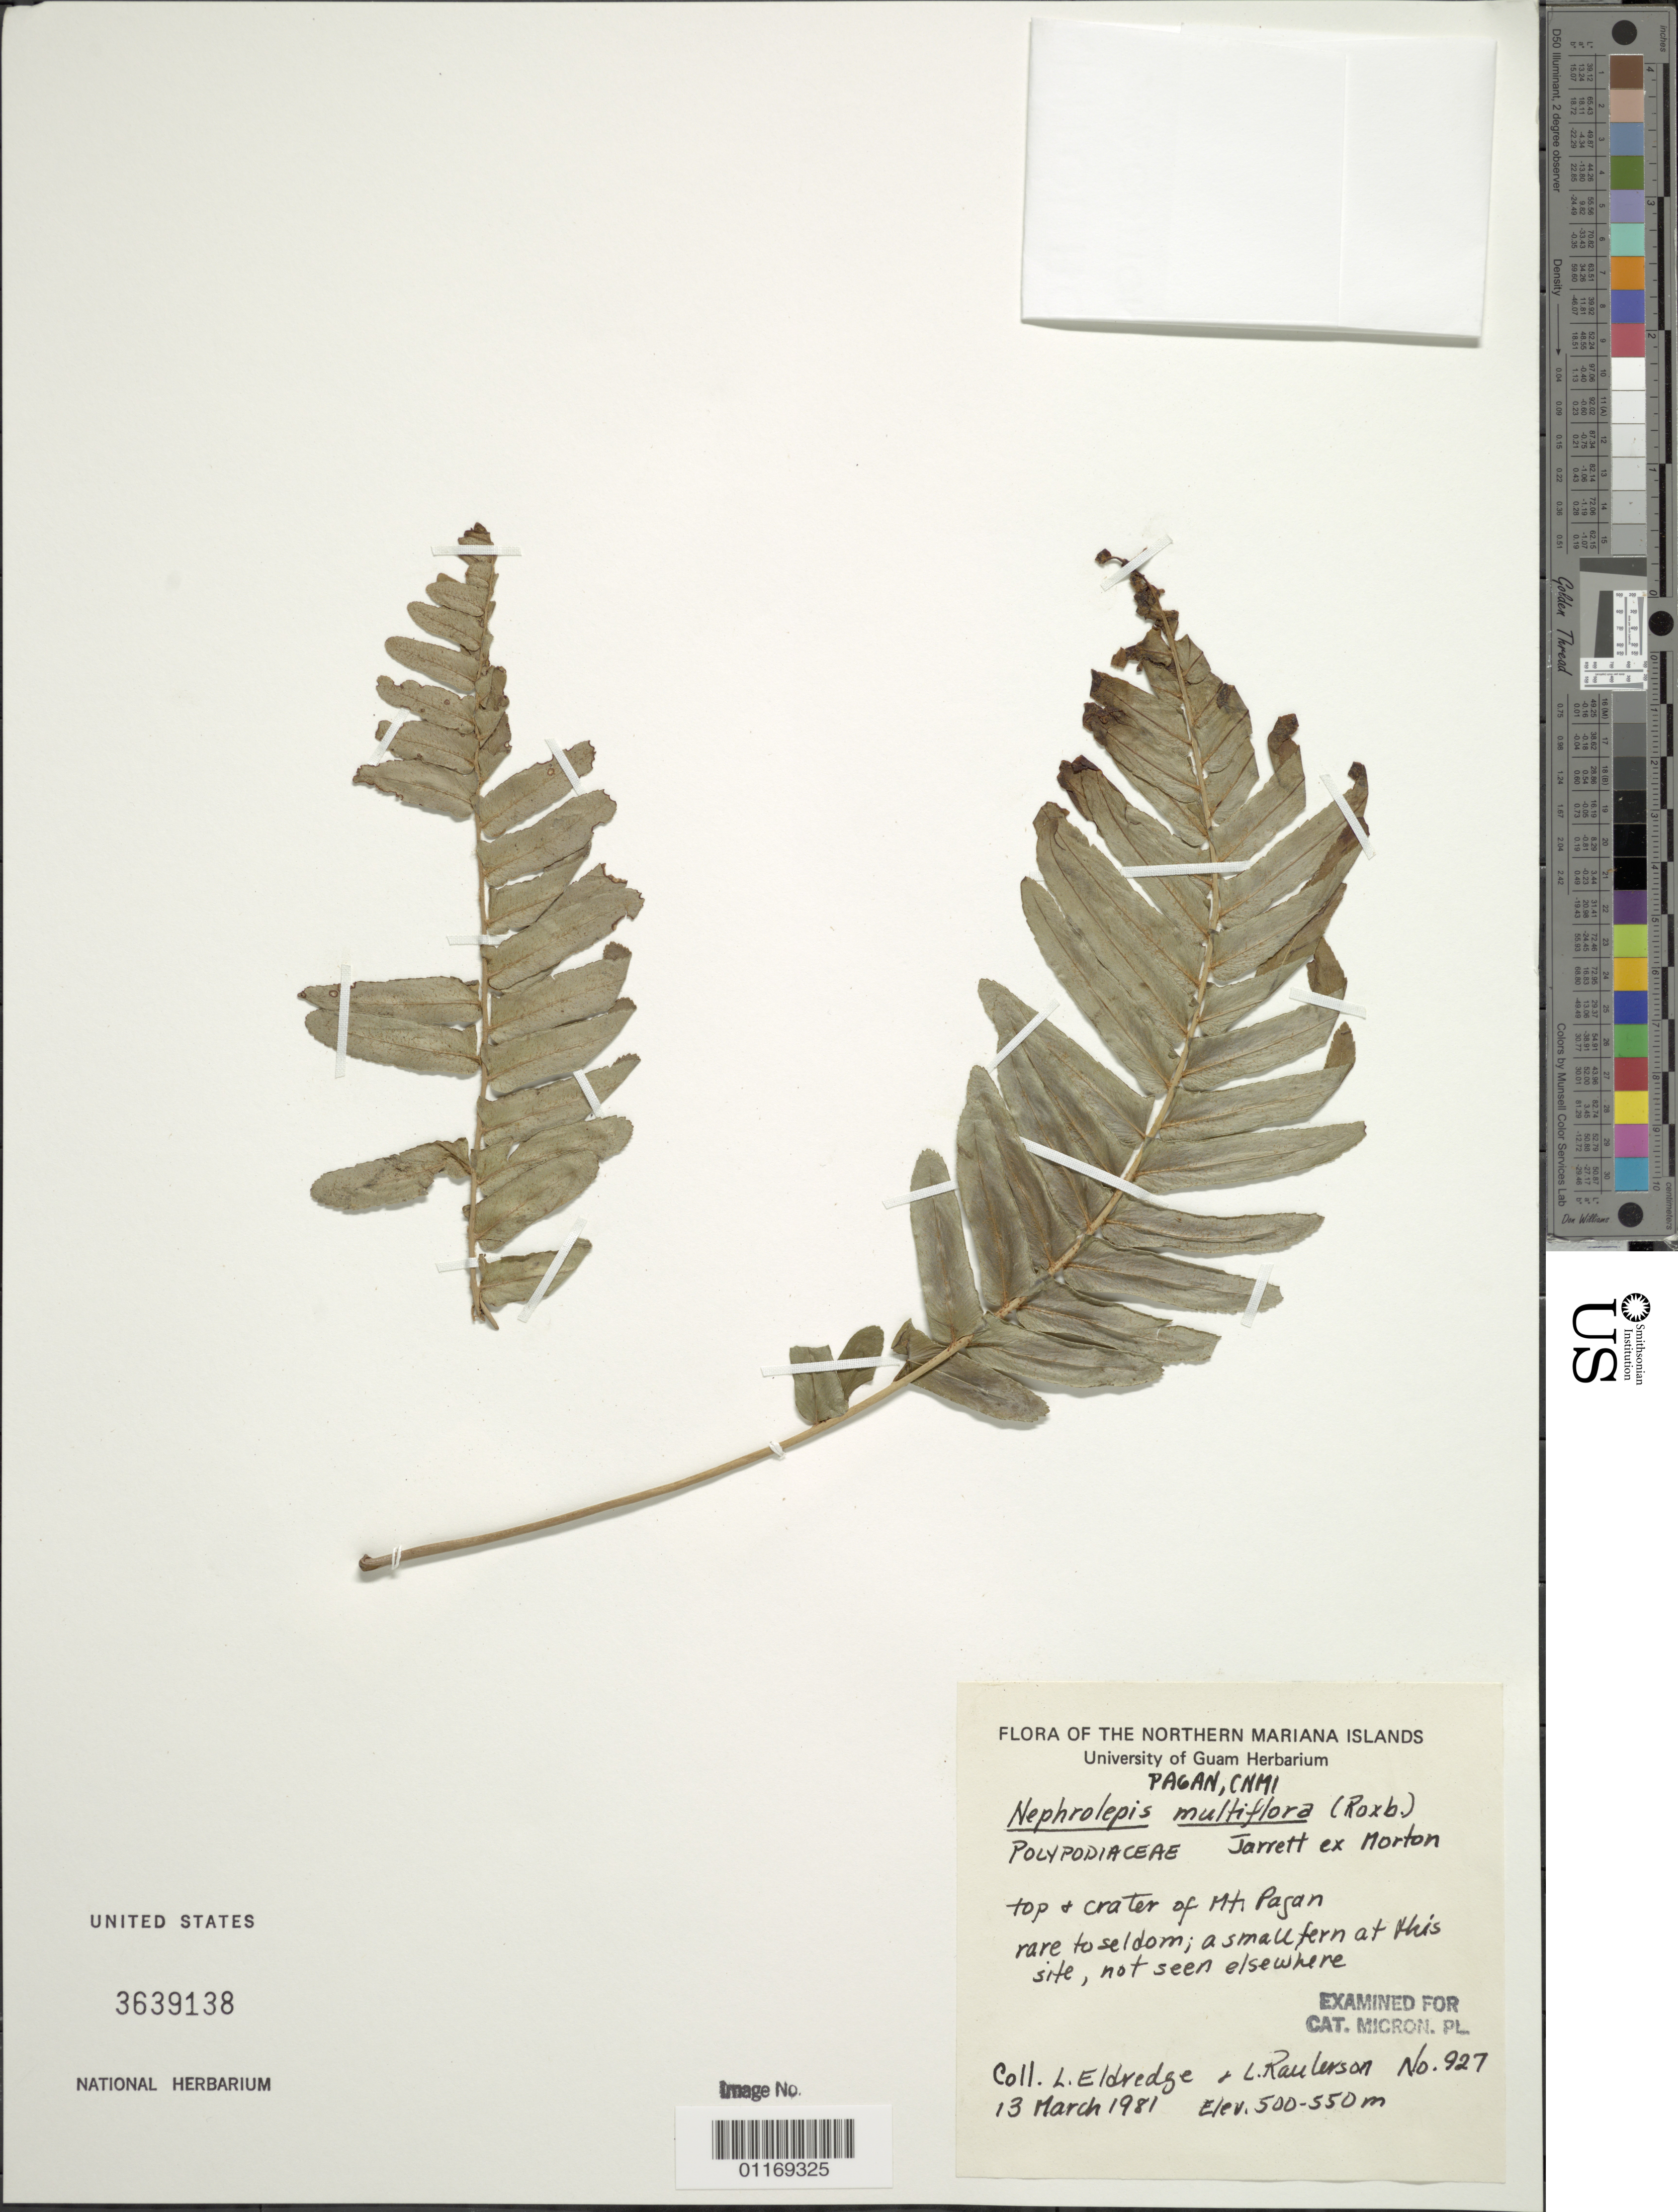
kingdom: Plantae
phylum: Tracheophyta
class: Polypodiopsida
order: Polypodiales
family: Nephrolepidaceae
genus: Nephrolepis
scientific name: Nephrolepis multiflora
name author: (Roxb.) F.M. Jarrett ex C.V. Morton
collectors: L. Eldredge & L. Raulerson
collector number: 927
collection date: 1981-03-13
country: Northern Mariana Islands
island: Pagan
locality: Top crater of Mt. Pagan.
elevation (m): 500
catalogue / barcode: US 3639138